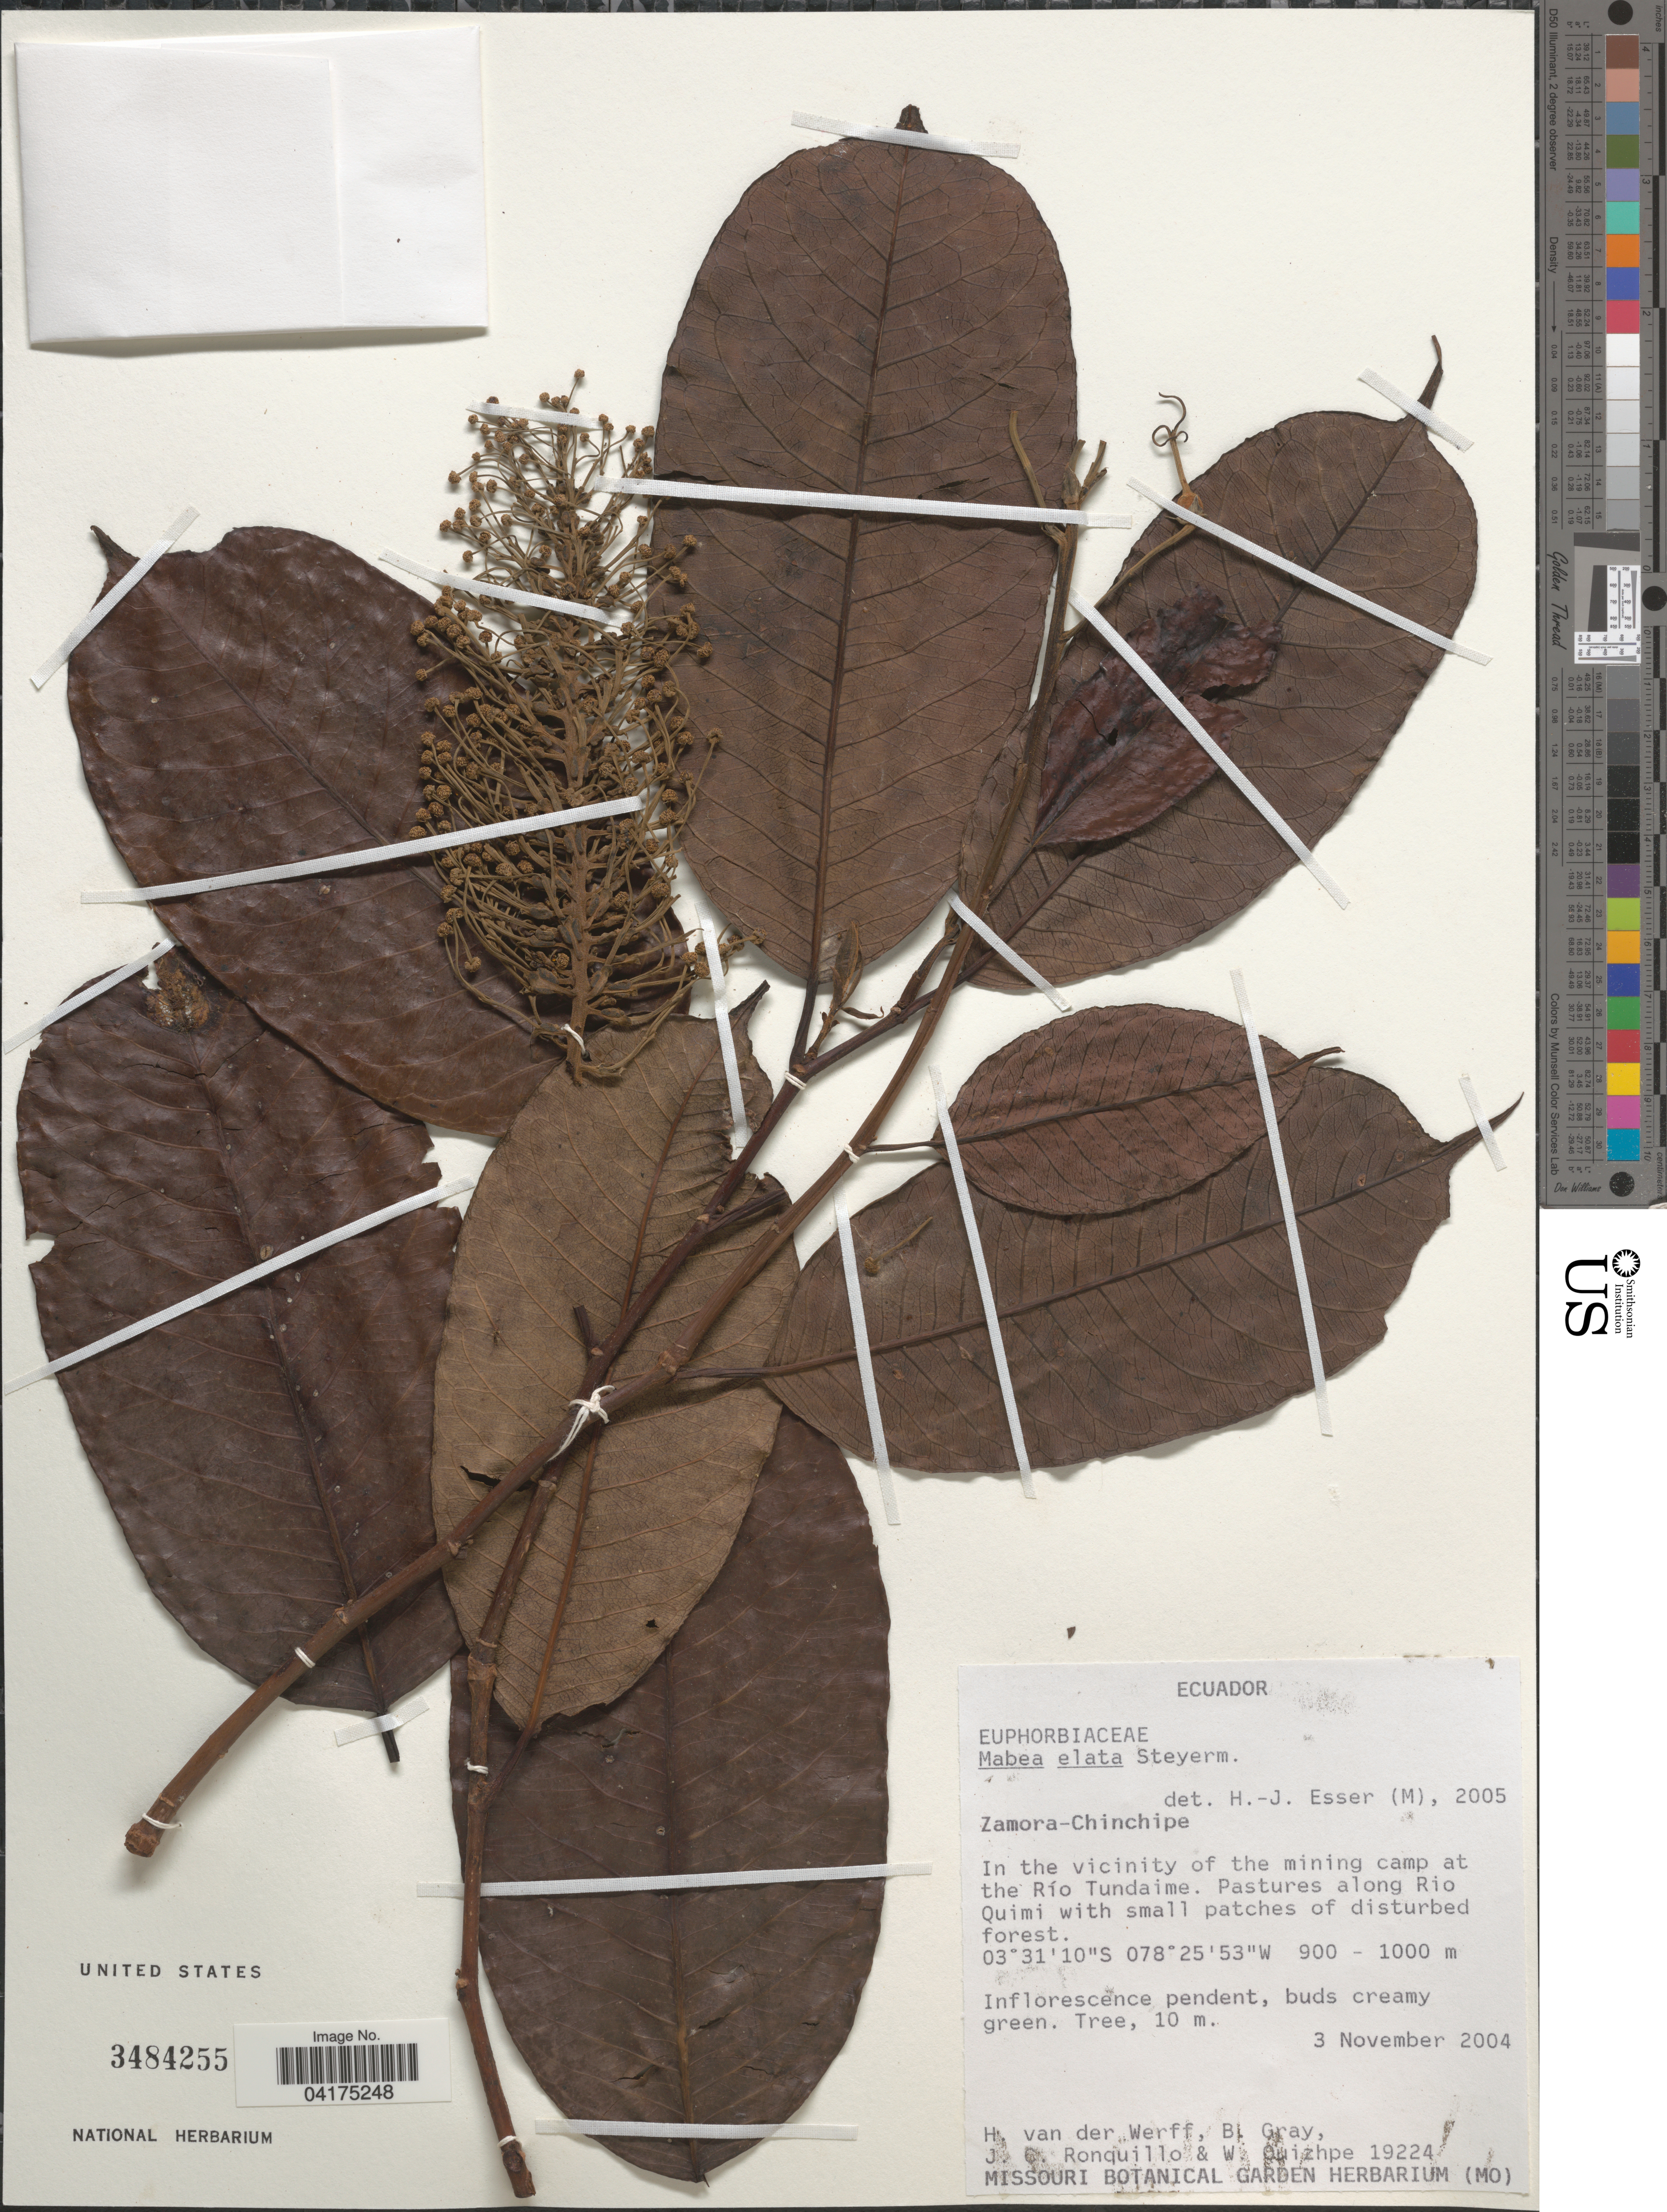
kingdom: Plantae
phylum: Tracheophyta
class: Magnoliopsida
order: Malpighiales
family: Euphorbiaceae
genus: Mabea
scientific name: Mabea elata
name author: Steyerm.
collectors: H. van der Werff, B. Gray, J. Ronquillo & W. Quizhpe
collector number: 19224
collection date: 2004-11-03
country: Ecuador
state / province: Zamora-Chinchipe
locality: In the vicinity of the mining camp at the Río Tundaime. Pastures along Rio Quimi with small patches of disturbed forest.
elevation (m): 900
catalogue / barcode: US 3484255